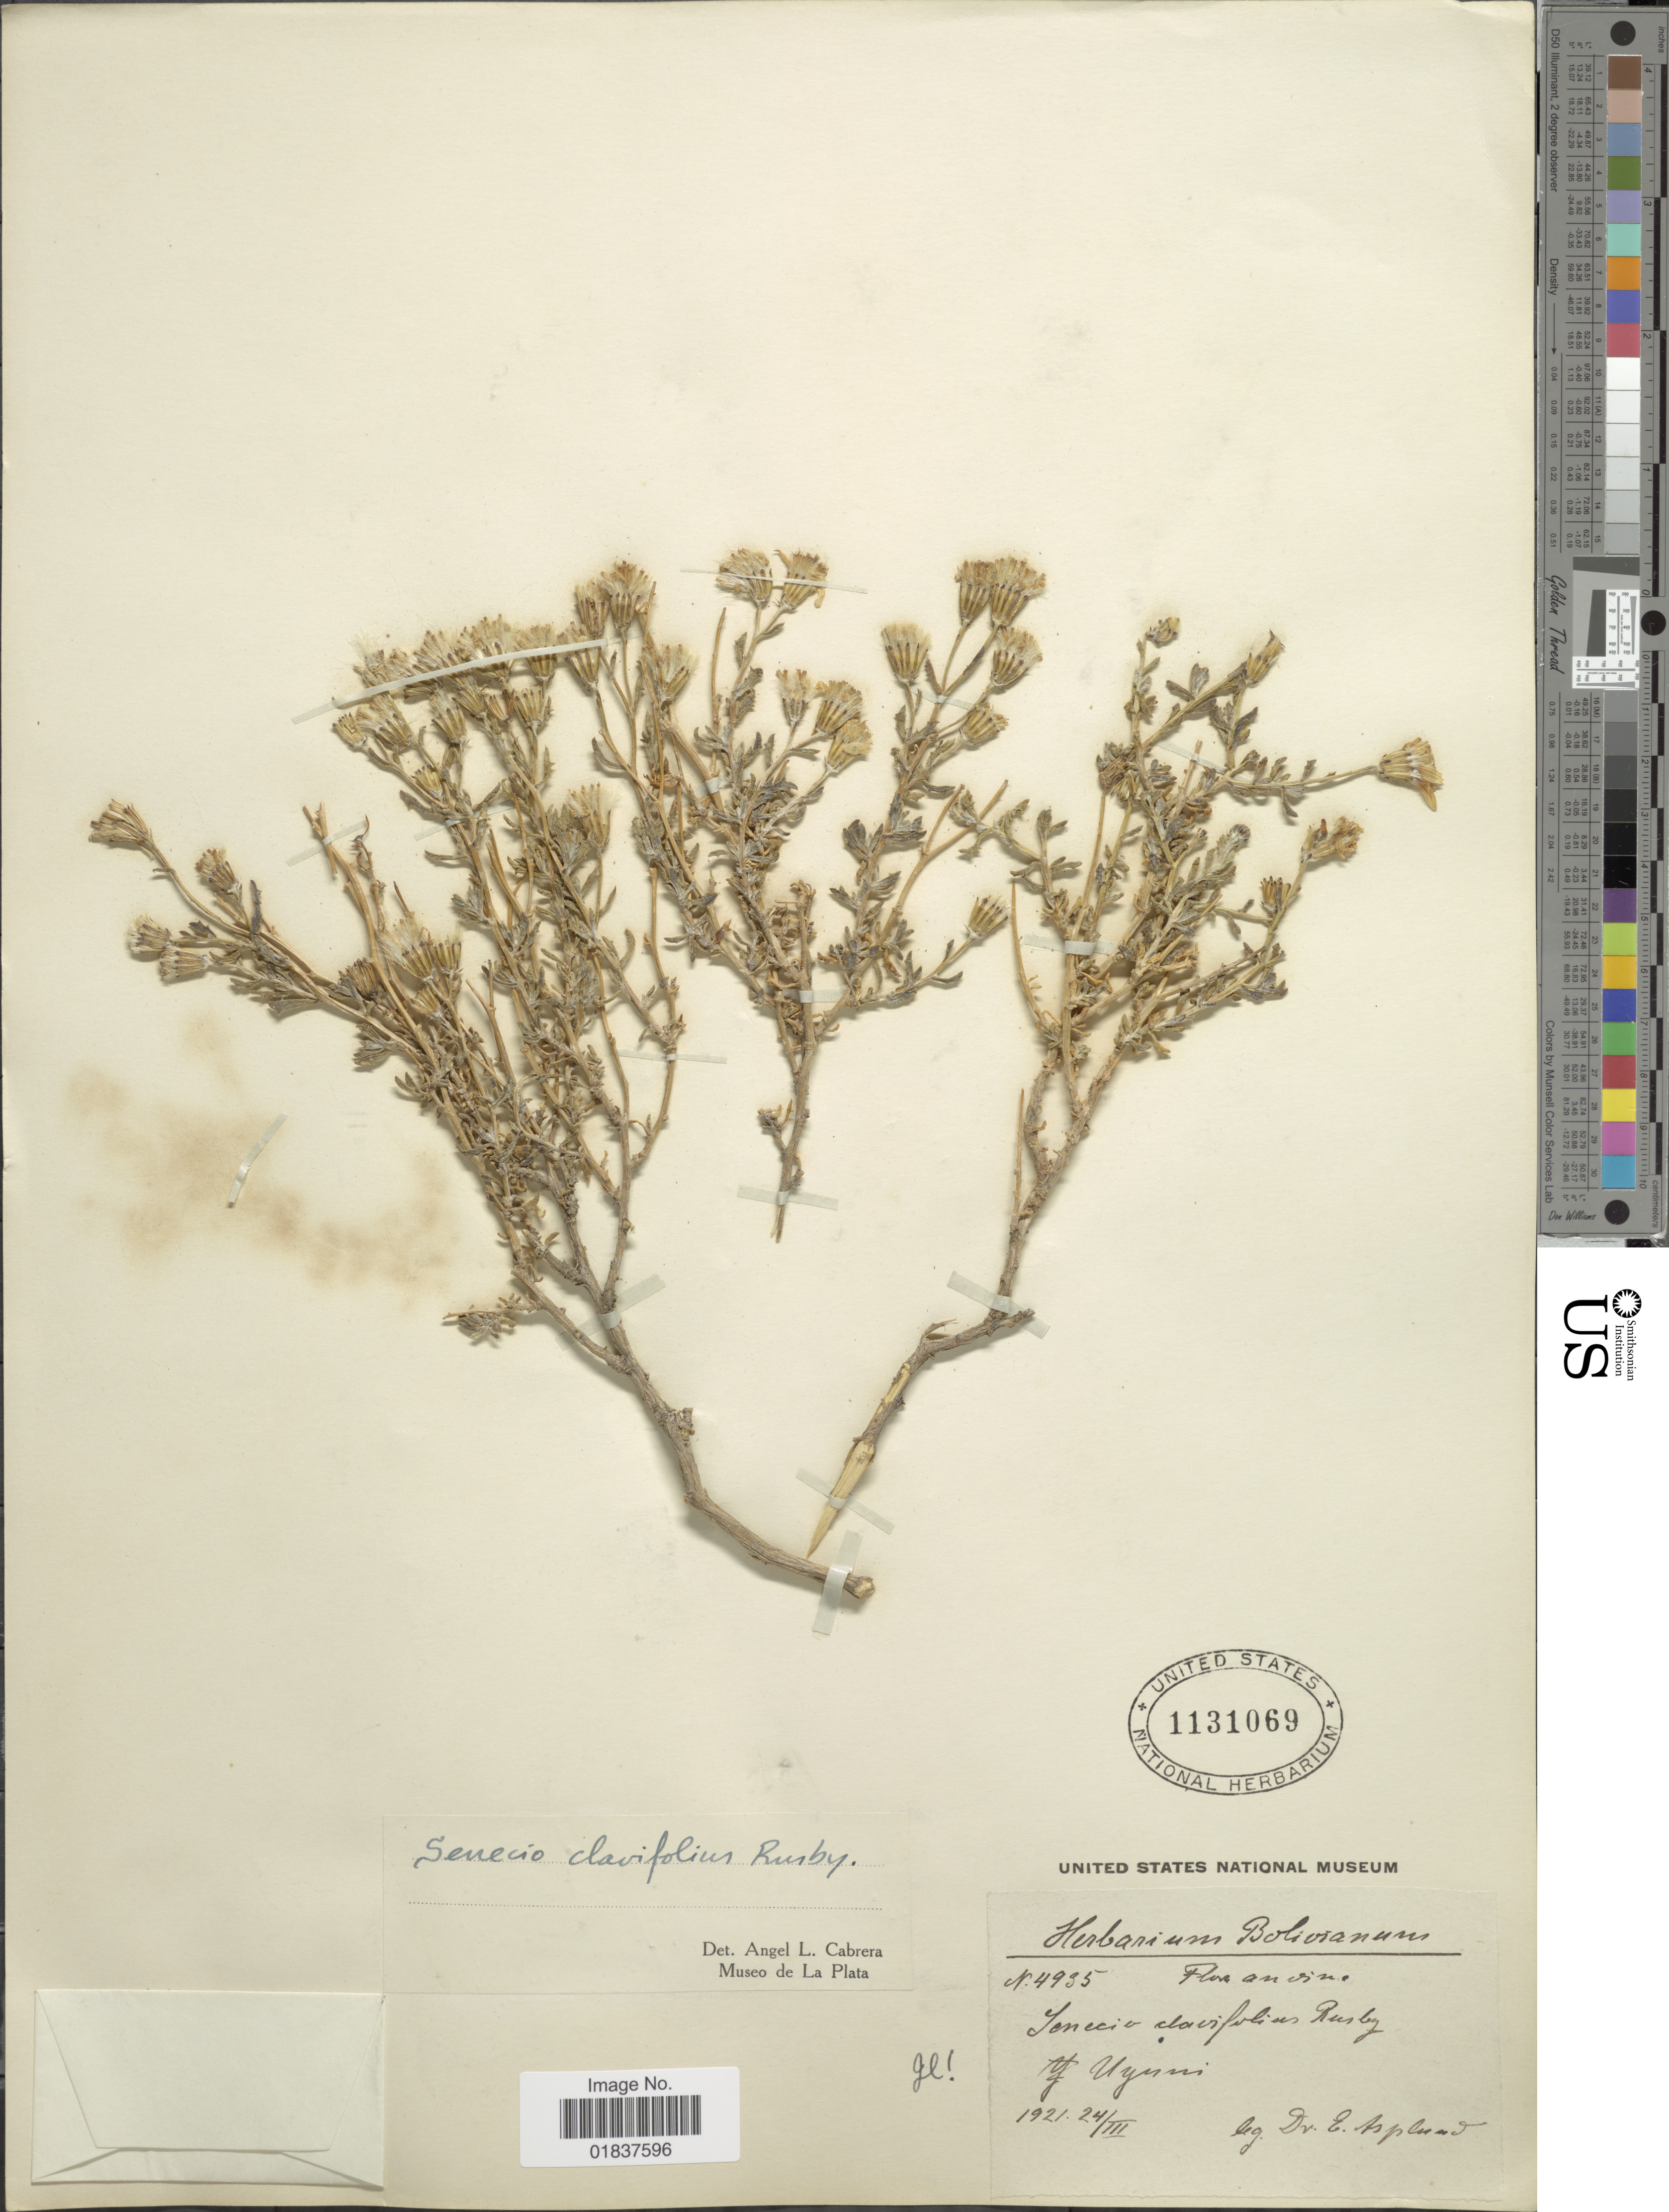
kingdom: Plantae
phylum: Tracheophyta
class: Magnoliopsida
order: Asterales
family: Asteraceae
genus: Senecio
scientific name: Senecio potosianus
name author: Klatt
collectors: E. Asplund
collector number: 4935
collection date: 1921-03-24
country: Bolivia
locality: Uyuni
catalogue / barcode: US 1131069